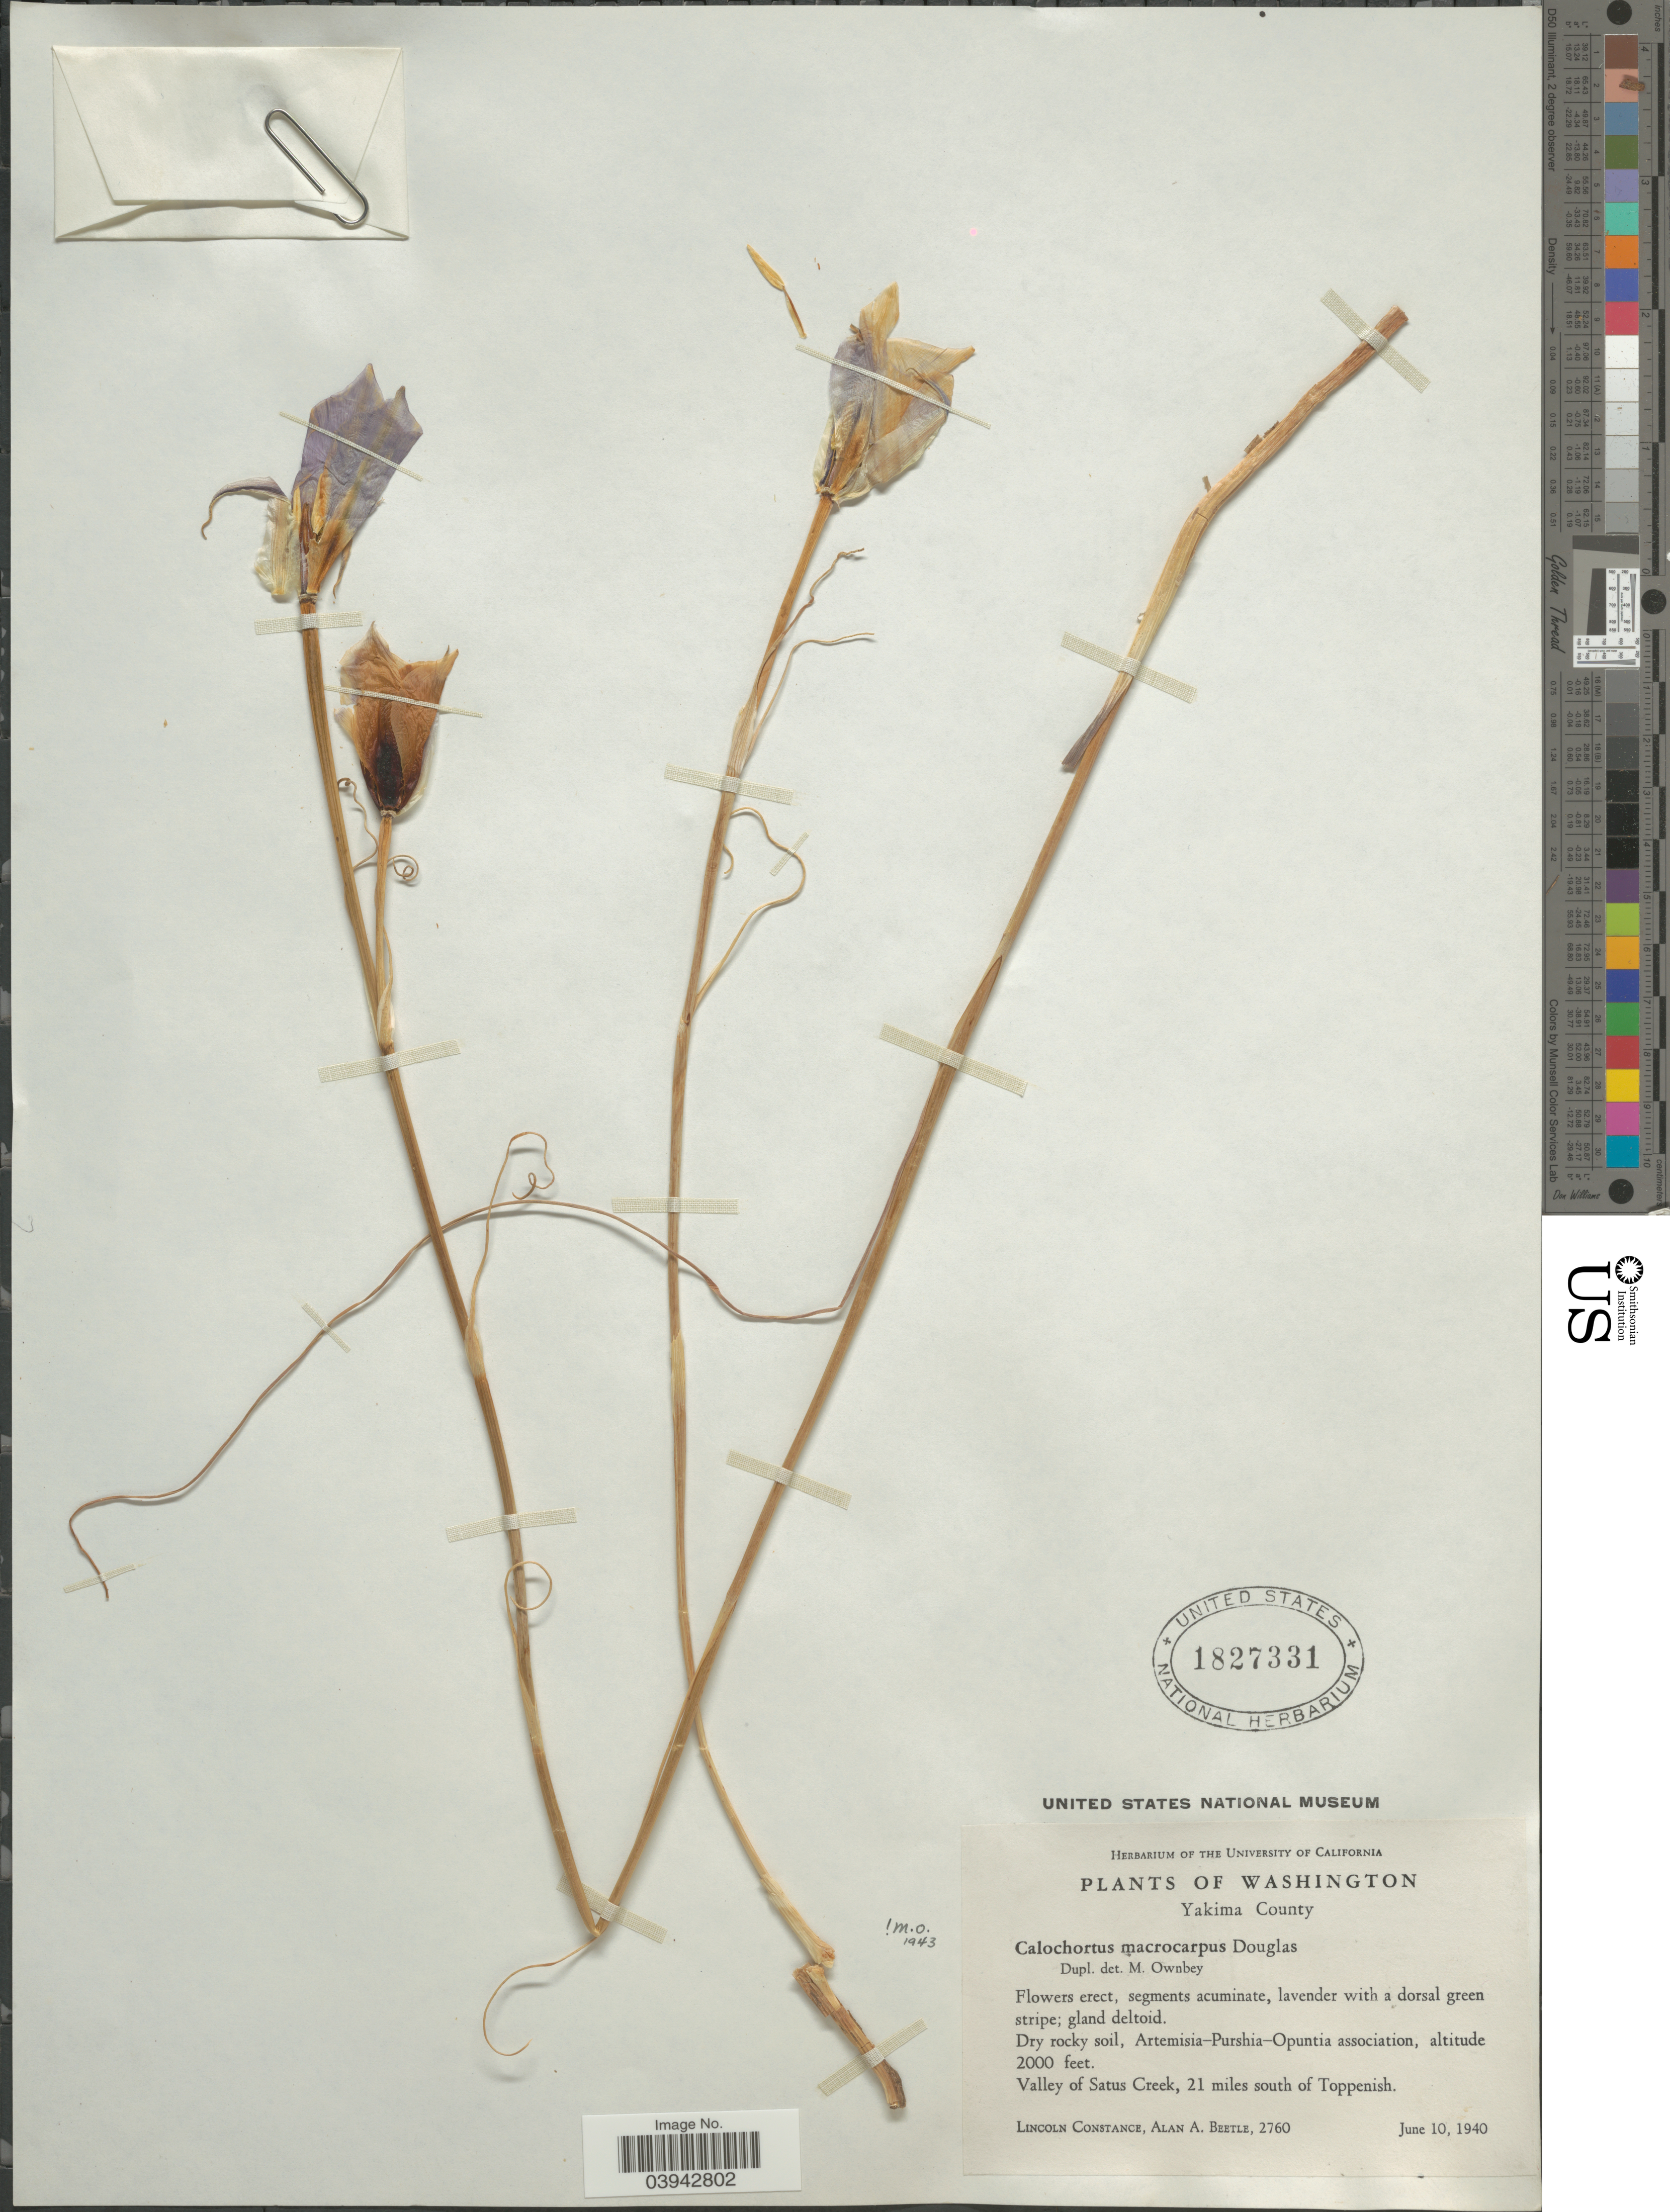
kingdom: Plantae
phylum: Tracheophyta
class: Liliopsida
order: Liliales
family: Liliaceae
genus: Calochortus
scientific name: Calochortus macrocarpus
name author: Douglas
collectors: L. Constance & A. A. Beetle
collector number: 2760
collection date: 1940-06-10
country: United States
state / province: Washington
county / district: Yakima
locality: Yakima County. Valley of Satus Creek, 21 miles south of Toppenish.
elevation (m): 610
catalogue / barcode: US 1827331